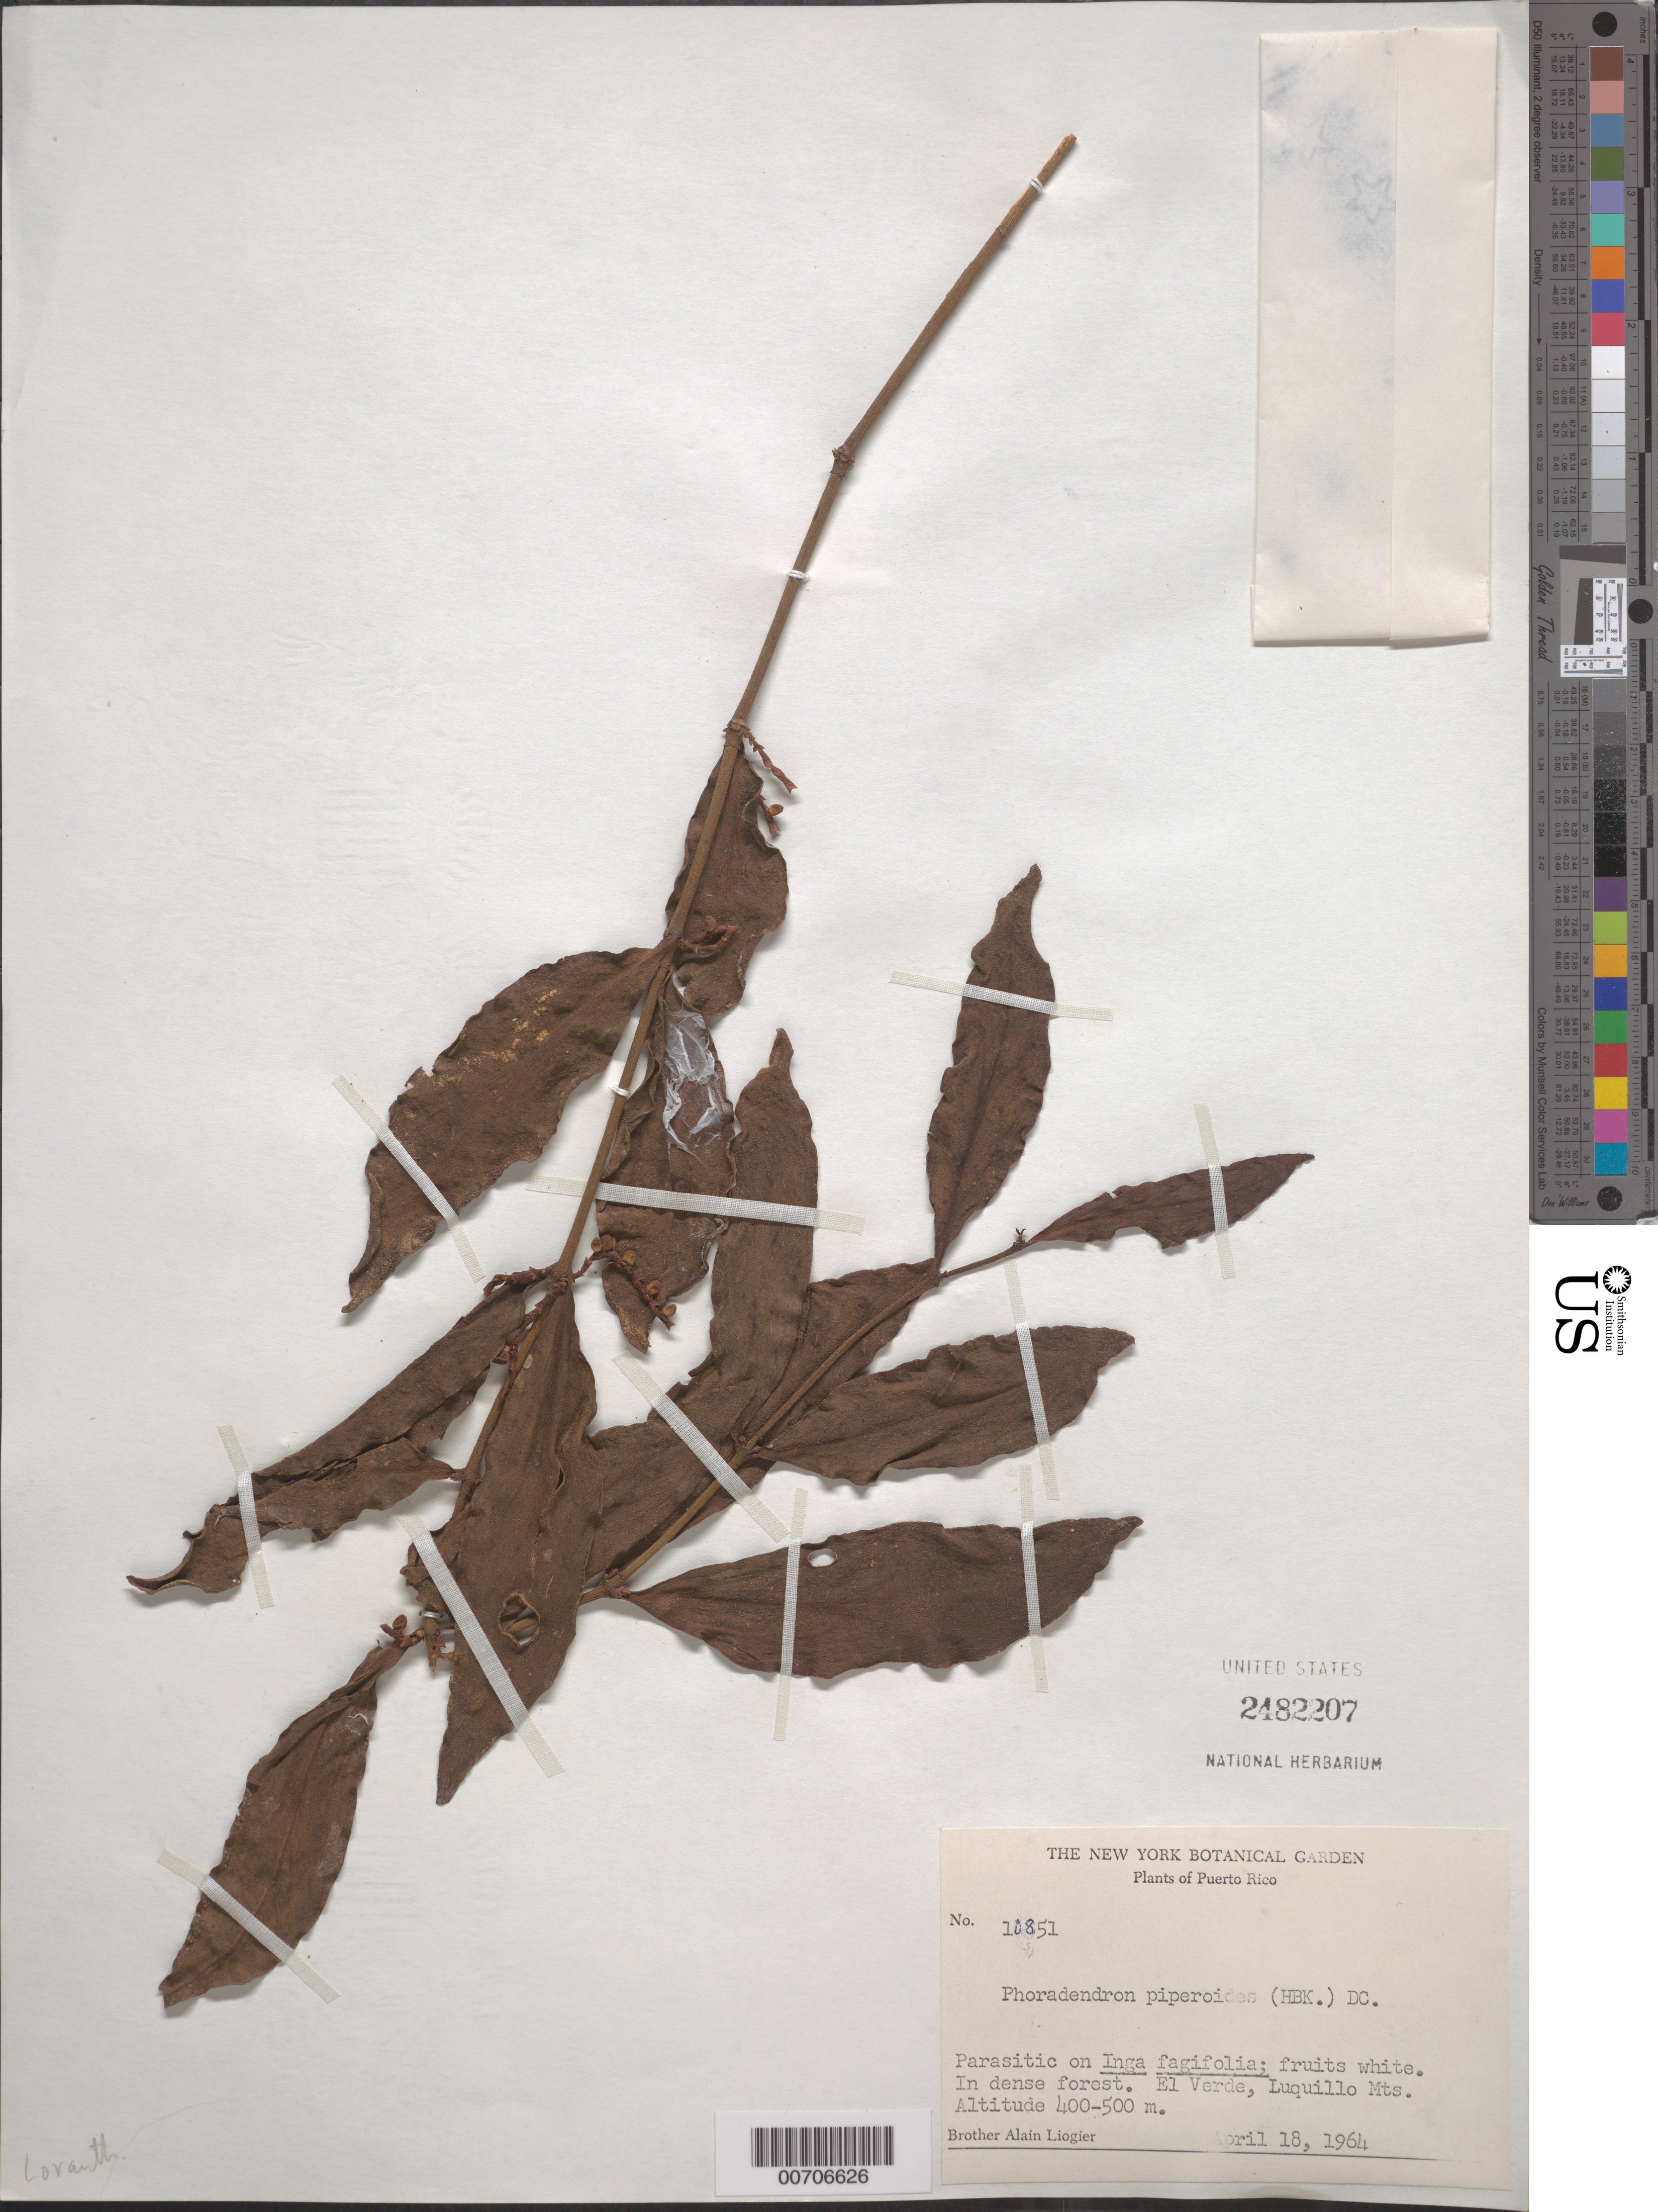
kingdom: Plantae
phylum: Tracheophyta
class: Magnoliopsida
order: Santalales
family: Viscaceae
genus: Phoradendron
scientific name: Phoradendron piperoides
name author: (Kunth) Trel.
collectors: A. H. Liogier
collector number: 10851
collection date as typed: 18 Apr 1964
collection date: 1964-04-18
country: Puerto Rico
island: Greater Antilles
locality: El Verde, Luquillo Mts.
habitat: On Inga fagifolia; in dense forest.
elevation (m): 400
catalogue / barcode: US 2482207